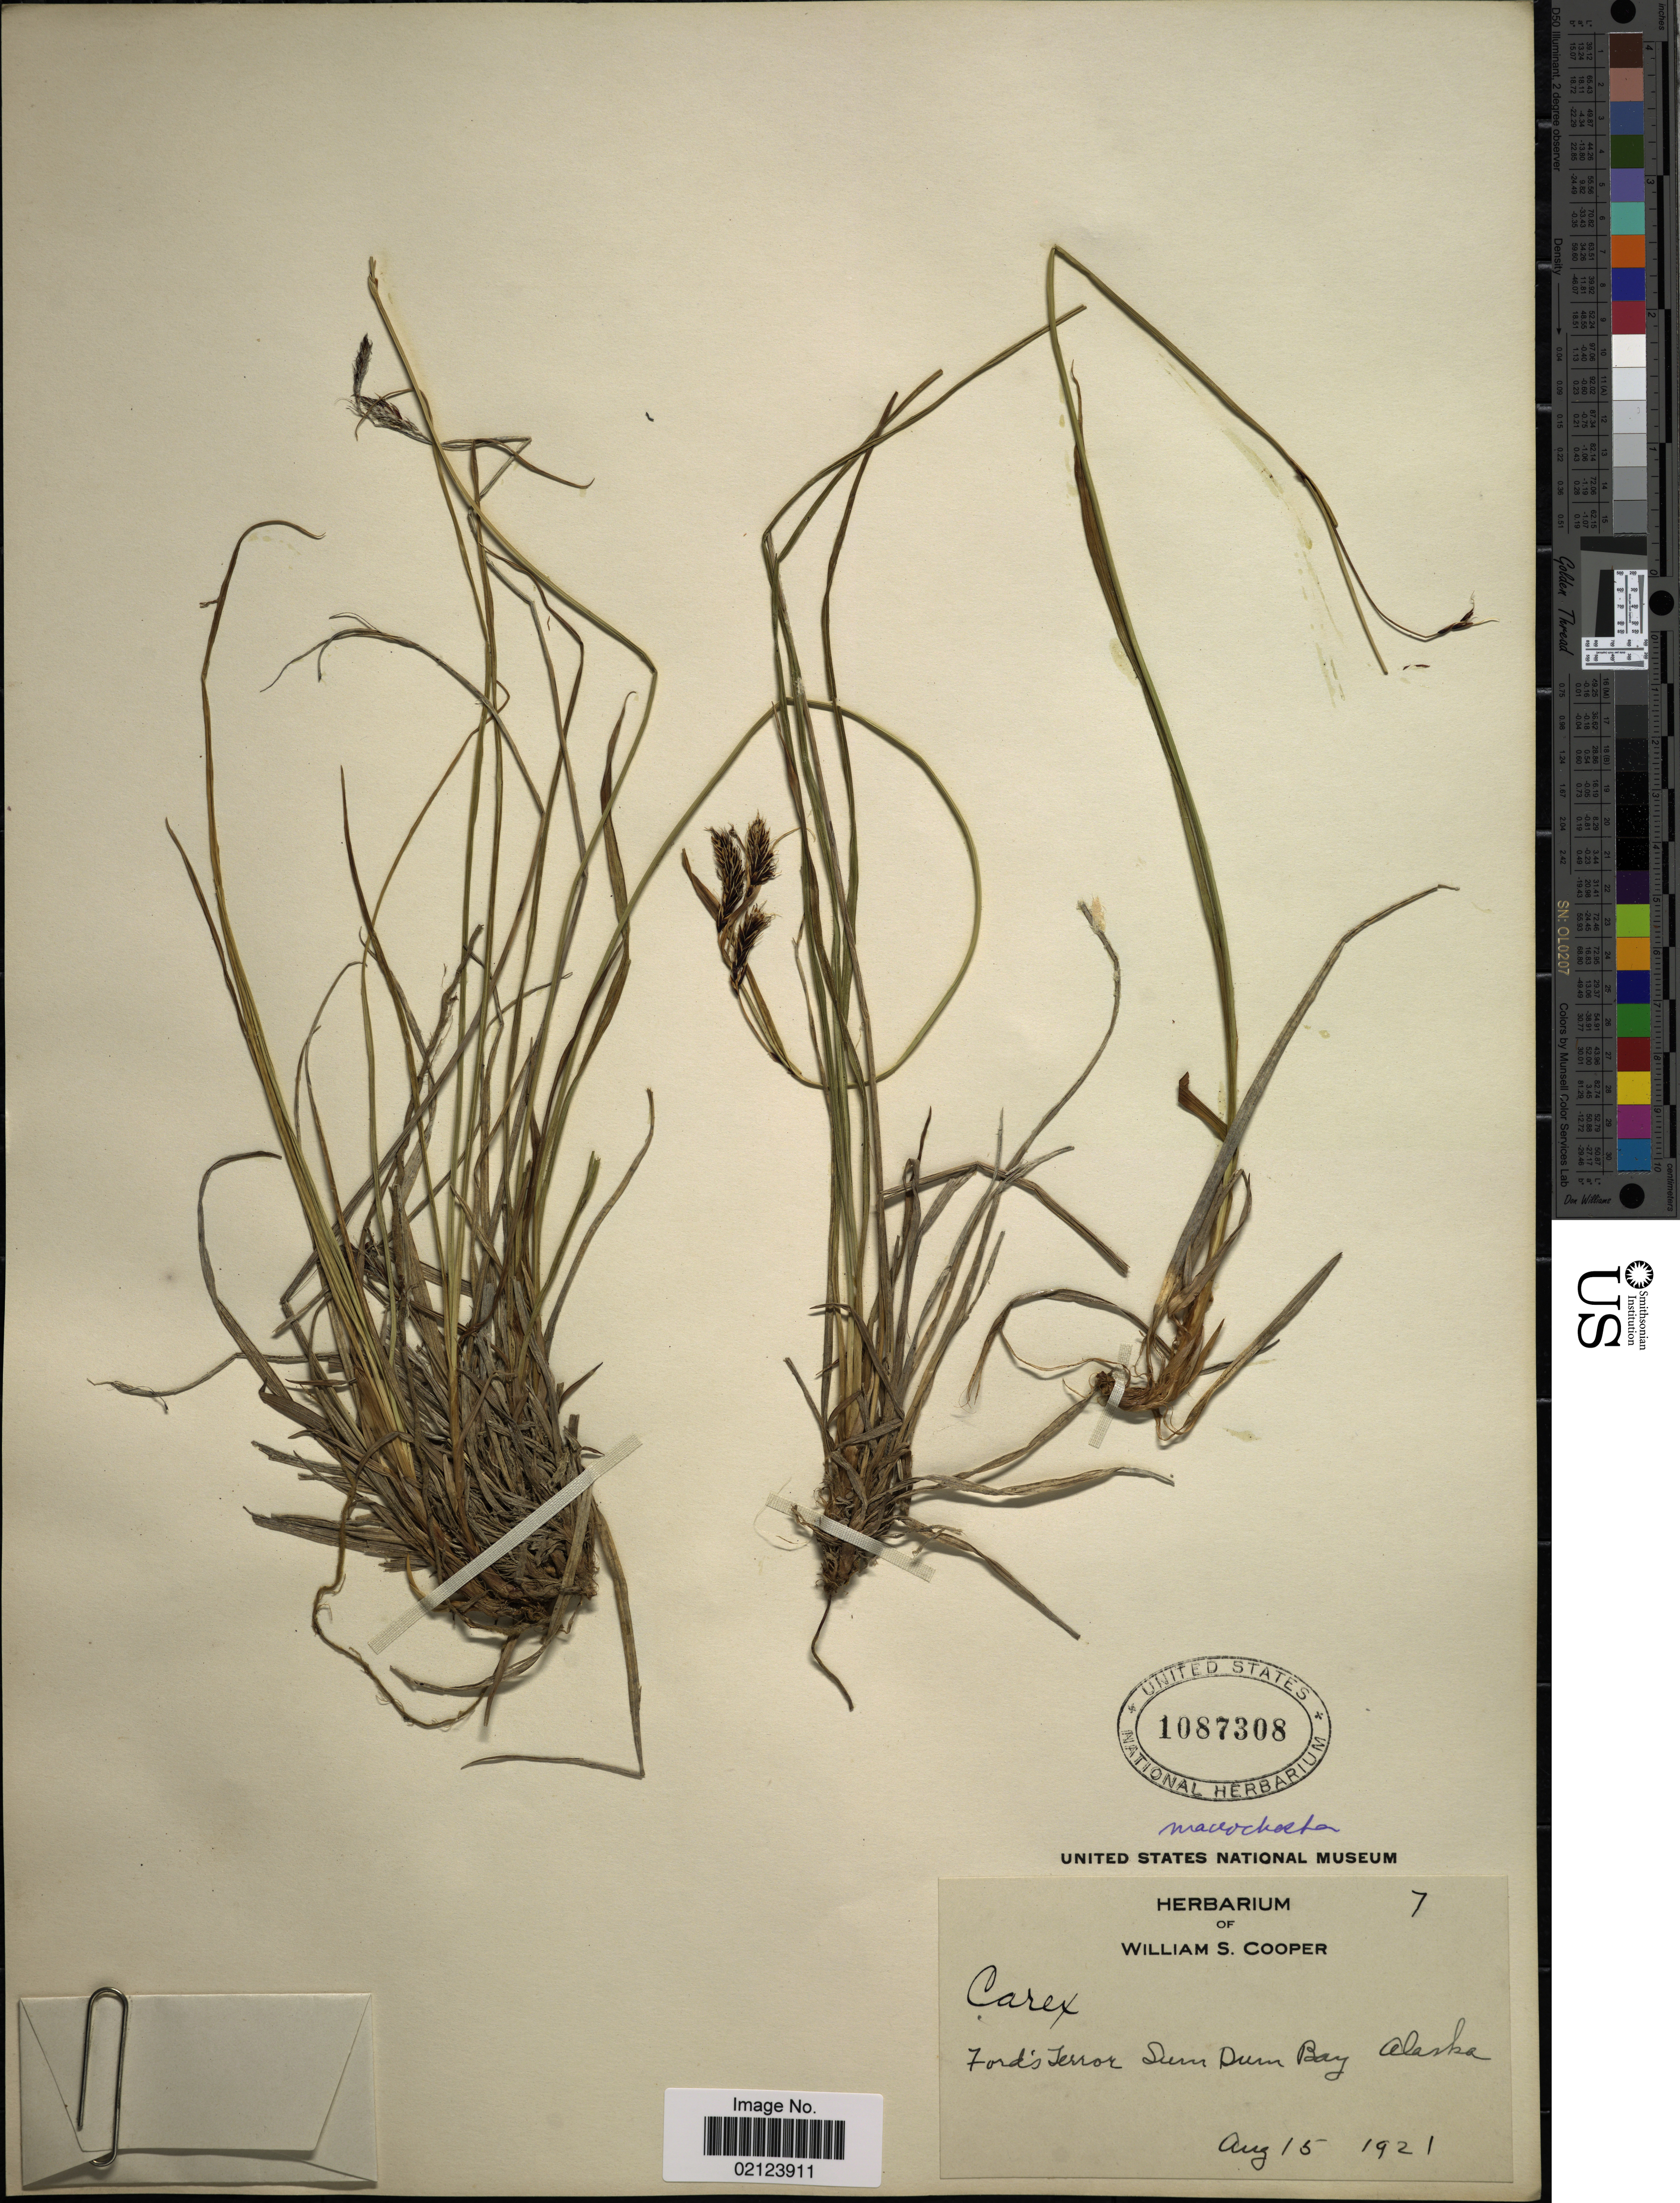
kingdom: Plantae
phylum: Tracheophyta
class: Liliopsida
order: Poales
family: Cyperaceae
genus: Carex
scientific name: Carex macrochaeta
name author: C.A. Mey.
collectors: W. Cooper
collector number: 7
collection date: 1921-08-15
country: United States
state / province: Alaska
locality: Ford's Terror, Sum Dum Bay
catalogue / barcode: US 1087308